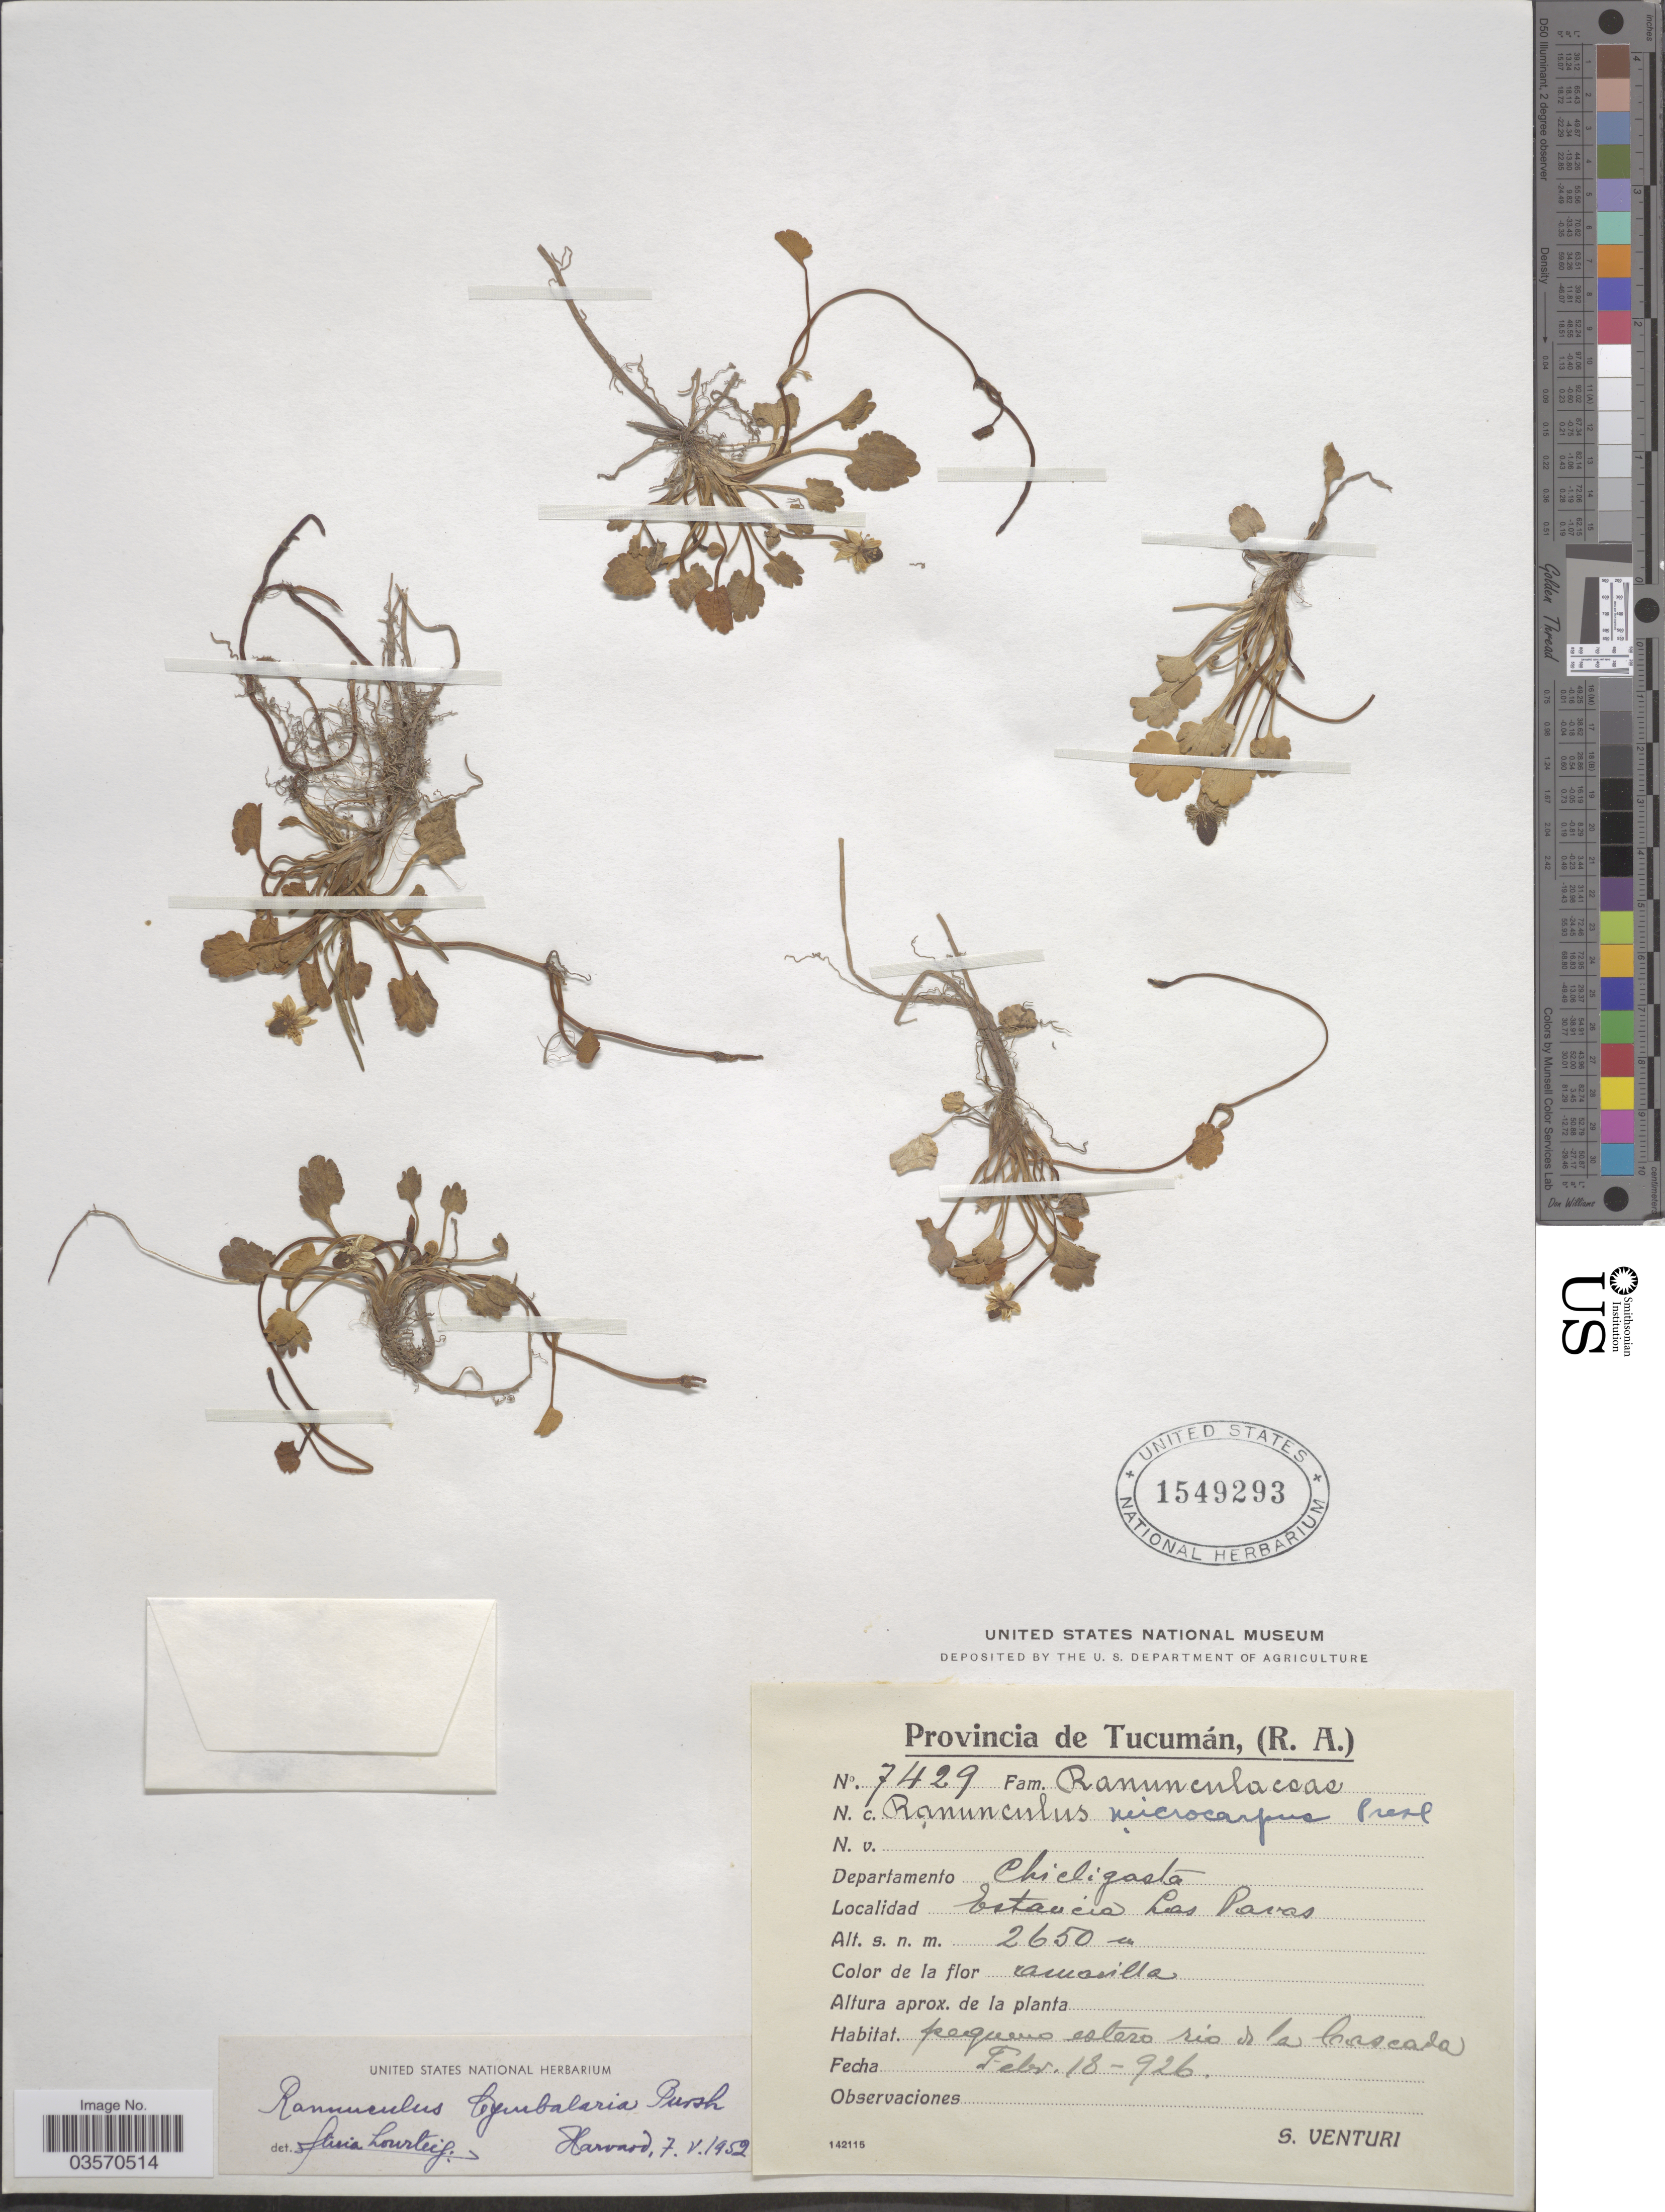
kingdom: Plantae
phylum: Tracheophyta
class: Magnoliopsida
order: Ranunculales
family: Ranunculaceae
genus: Halerpestes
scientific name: Halerpestes cymbalaria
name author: (Pursh) Greene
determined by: Strong, M. T., (US), Smithsonian Institution - National Museum of Natural History (UNITED STATES)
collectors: S. Venturi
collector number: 7429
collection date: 1926-02-18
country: Argentina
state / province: Tucuman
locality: Departamento Chicligasta. Estancia Las Pavas. Pequeño estero del rio de La Cascada.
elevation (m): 2650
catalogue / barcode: US 1549293